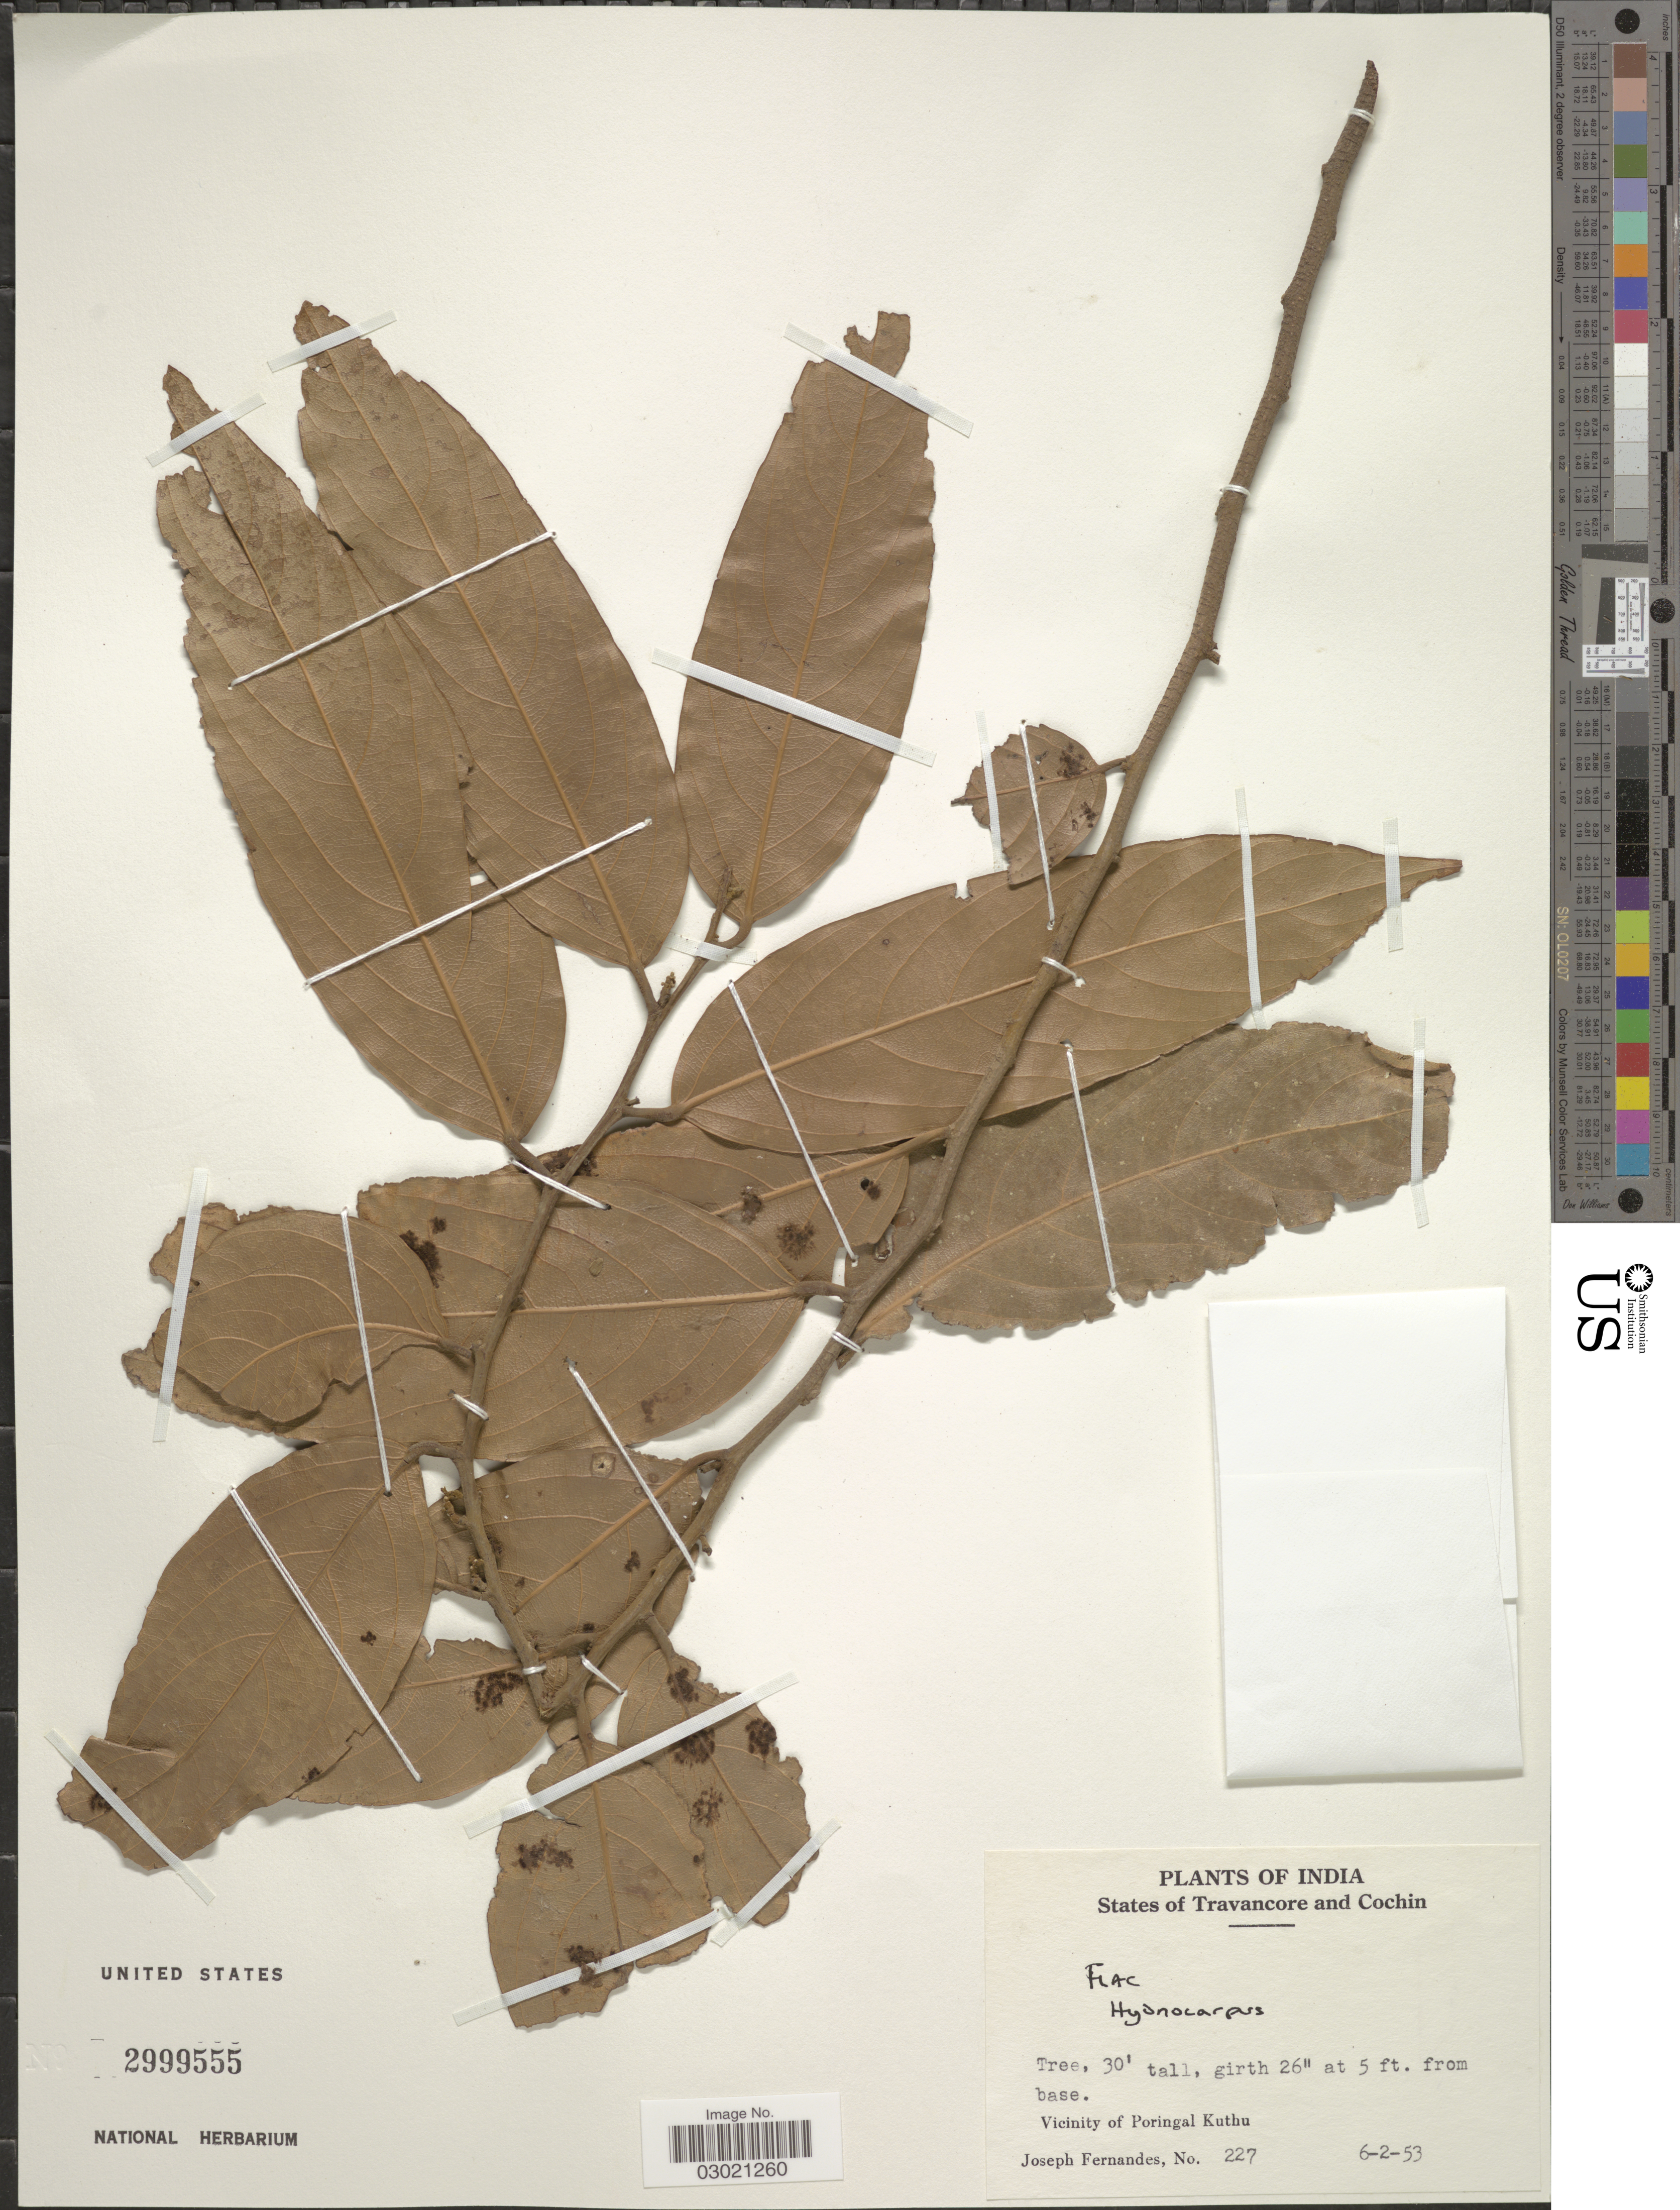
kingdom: Plantae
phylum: Tracheophyta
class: Magnoliopsida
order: Malpighiales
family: Achariaceae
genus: Hydnocarpus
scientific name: Hydnocarpus sp.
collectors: J. Fernandes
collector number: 227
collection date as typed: Transcribed d/m/y: 6/2/53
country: India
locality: States of Travancore and Cochin, Vicinity of Poringal Kuthu.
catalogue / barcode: US 2999555